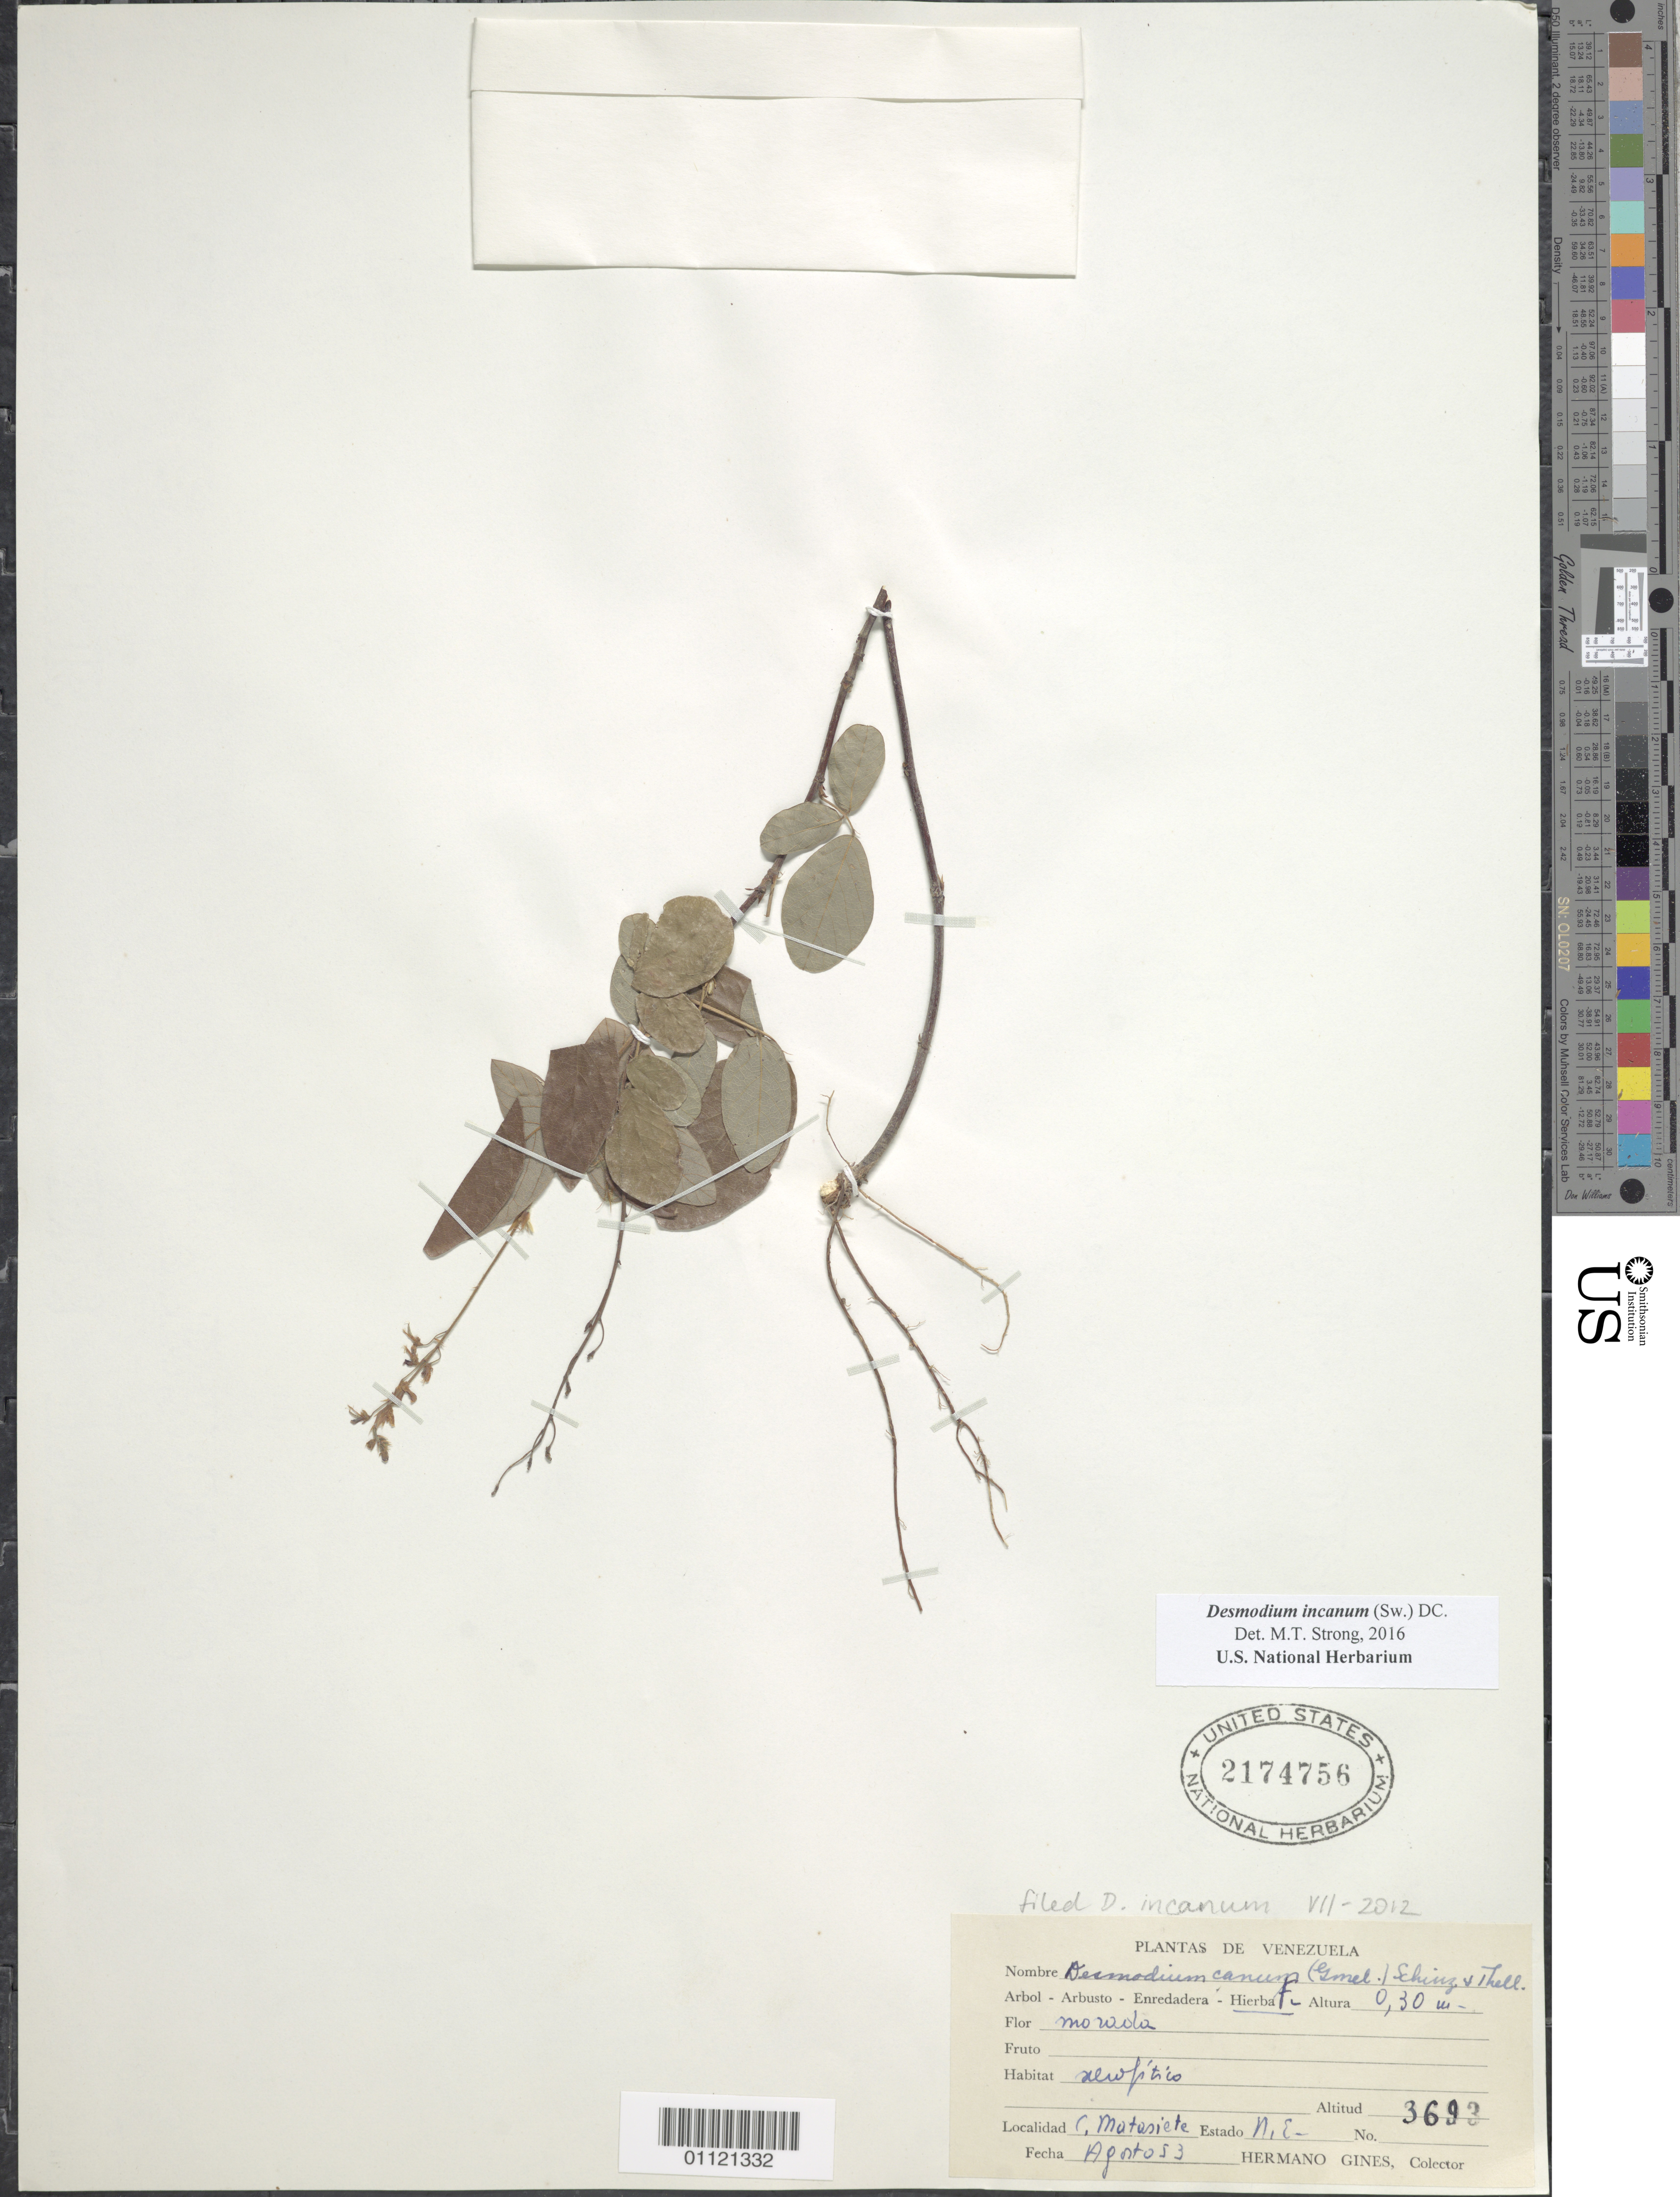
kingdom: Plantae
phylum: Tracheophyta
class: Magnoliopsida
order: Fabales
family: Fabaceae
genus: Desmodium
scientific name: Desmodium incanum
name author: (Sw.) DC.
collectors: Bro. Gines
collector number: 3693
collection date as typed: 01 Aug 1953 to 31 Aug 1953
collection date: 1953-08-01/1953-08-31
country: Venezuela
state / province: Nueva Esparta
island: Margarita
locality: C. Matasiete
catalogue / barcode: US 2174756